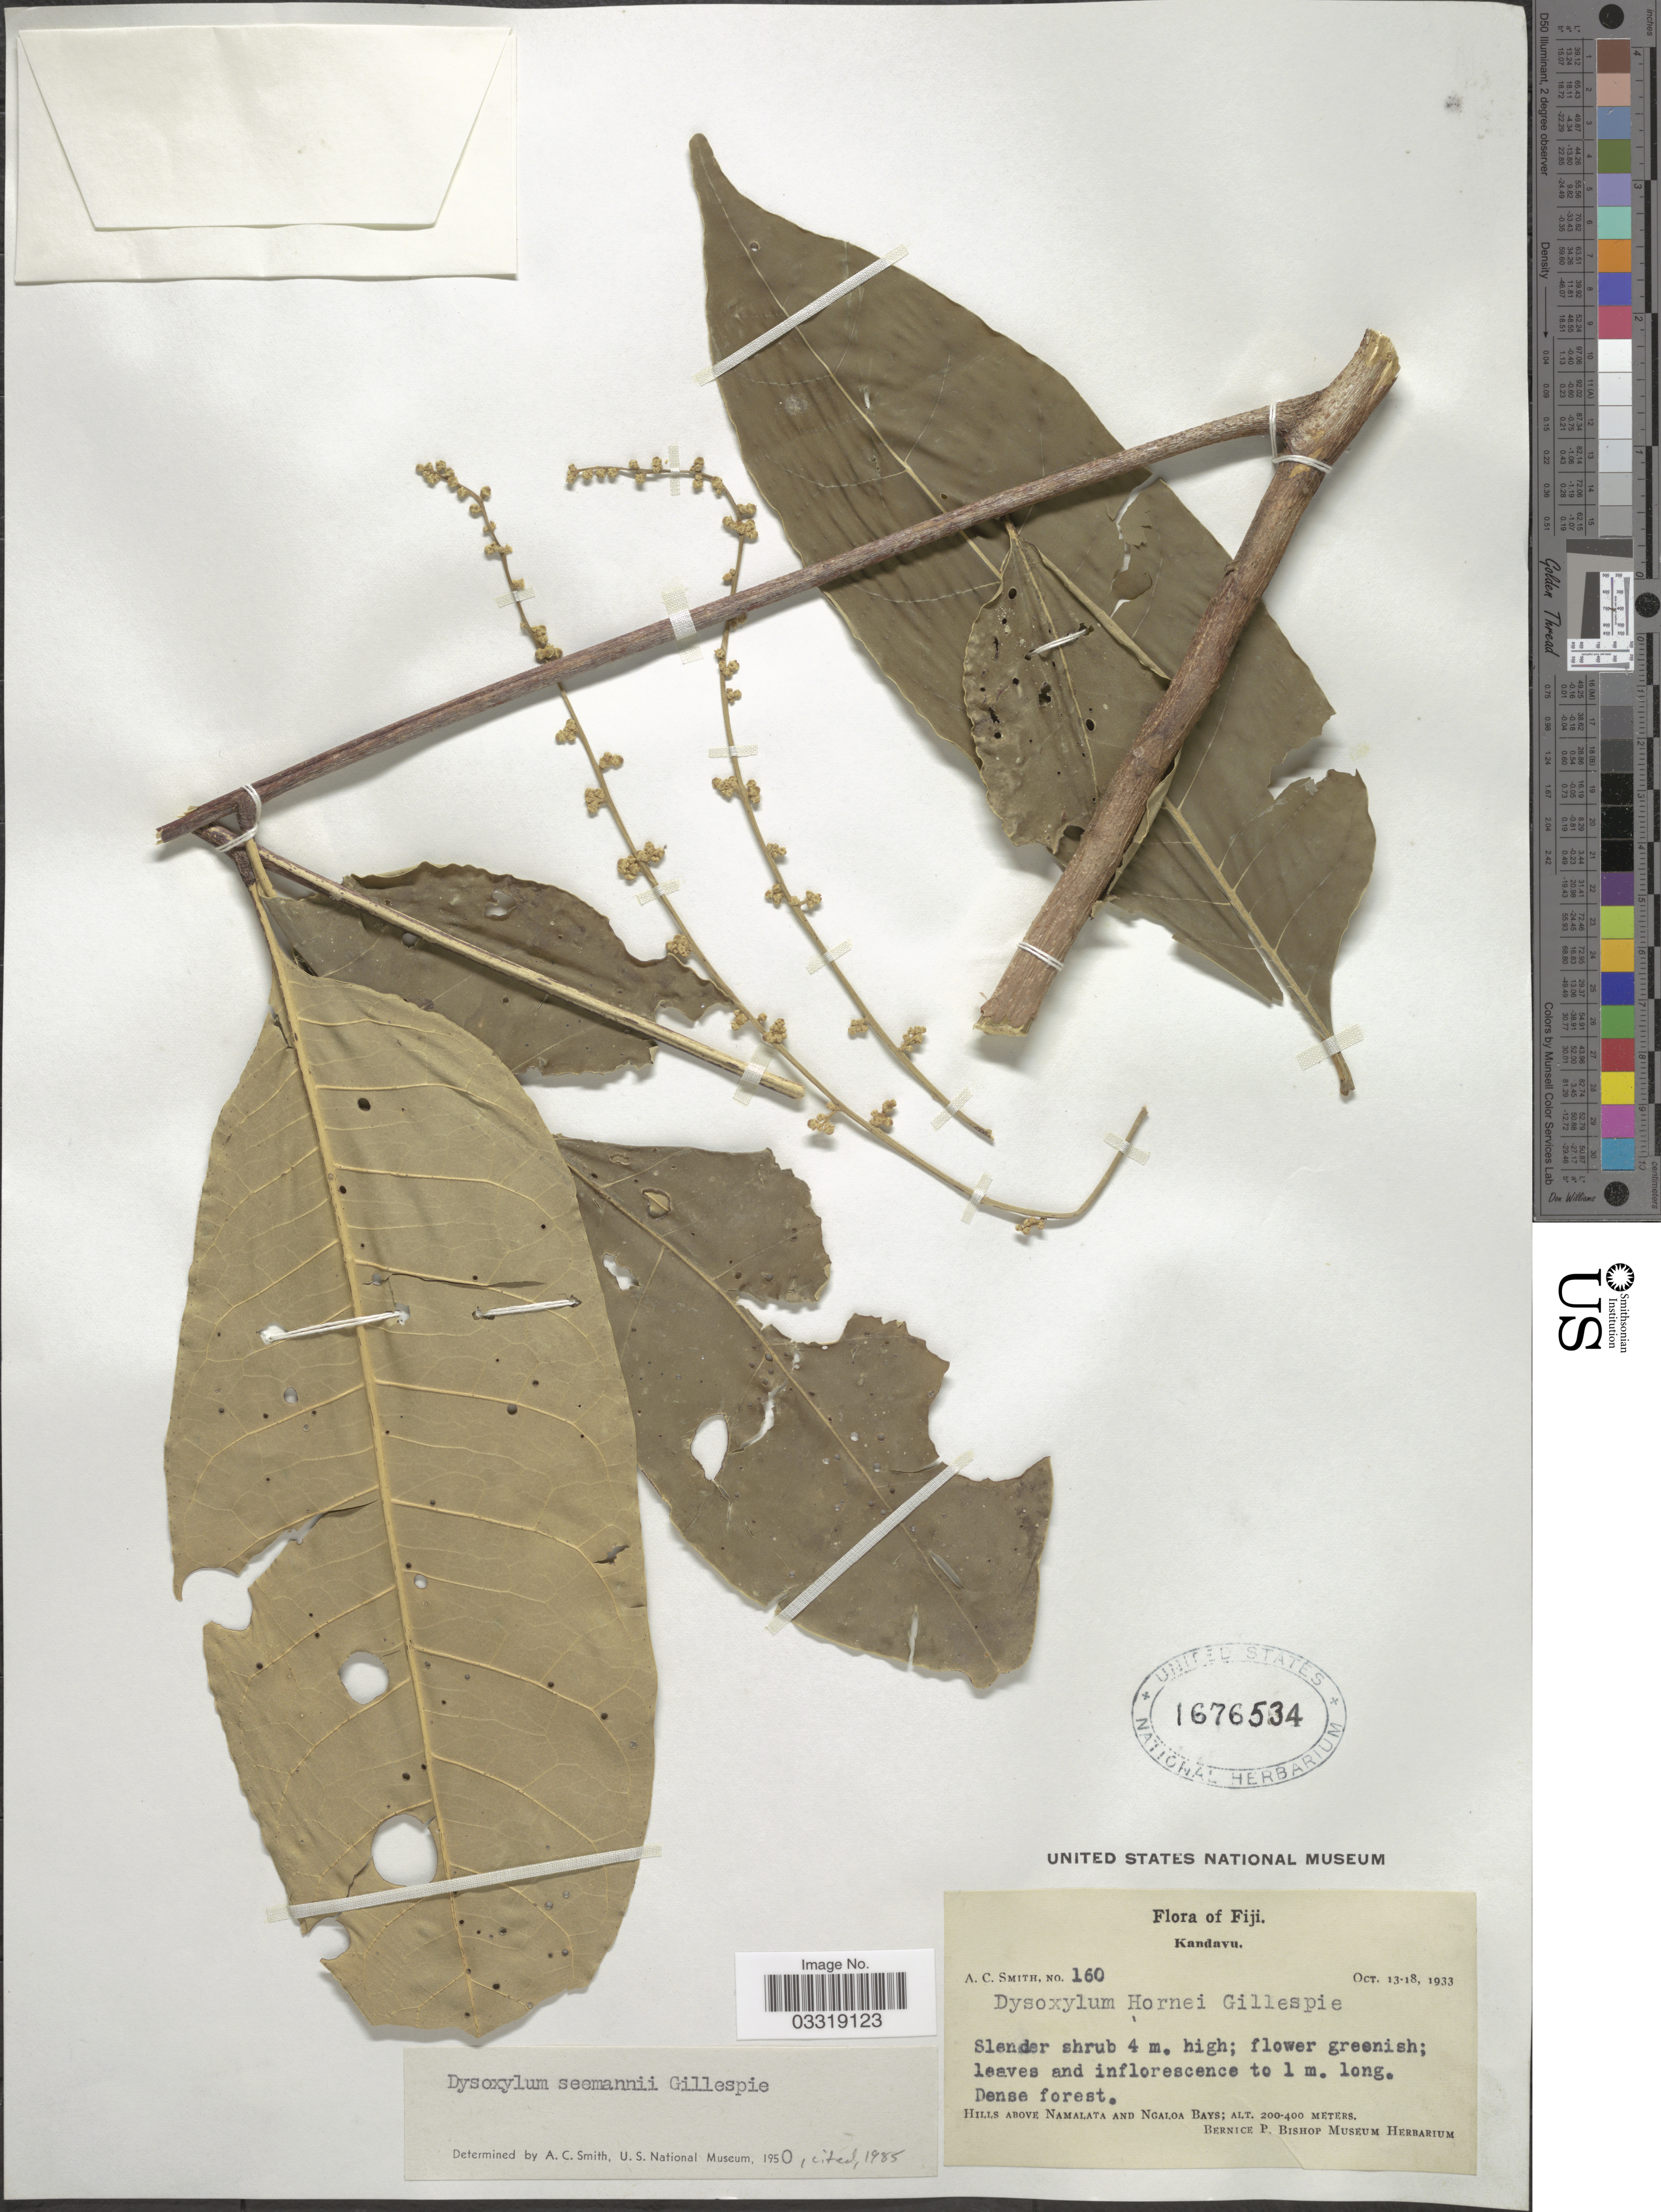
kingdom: Plantae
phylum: Tracheophyta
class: Magnoliopsida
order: Sapindales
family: Meliaceae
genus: Didymocheton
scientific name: Didymocheton multijugus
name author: (Seem.) Harms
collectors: A. C. Smith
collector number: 160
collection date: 1933-10-13/1933-10-18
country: Fiji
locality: Kandavu. Hills above Namalata and Ngaloa Bays.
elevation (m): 200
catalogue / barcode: US 1676534